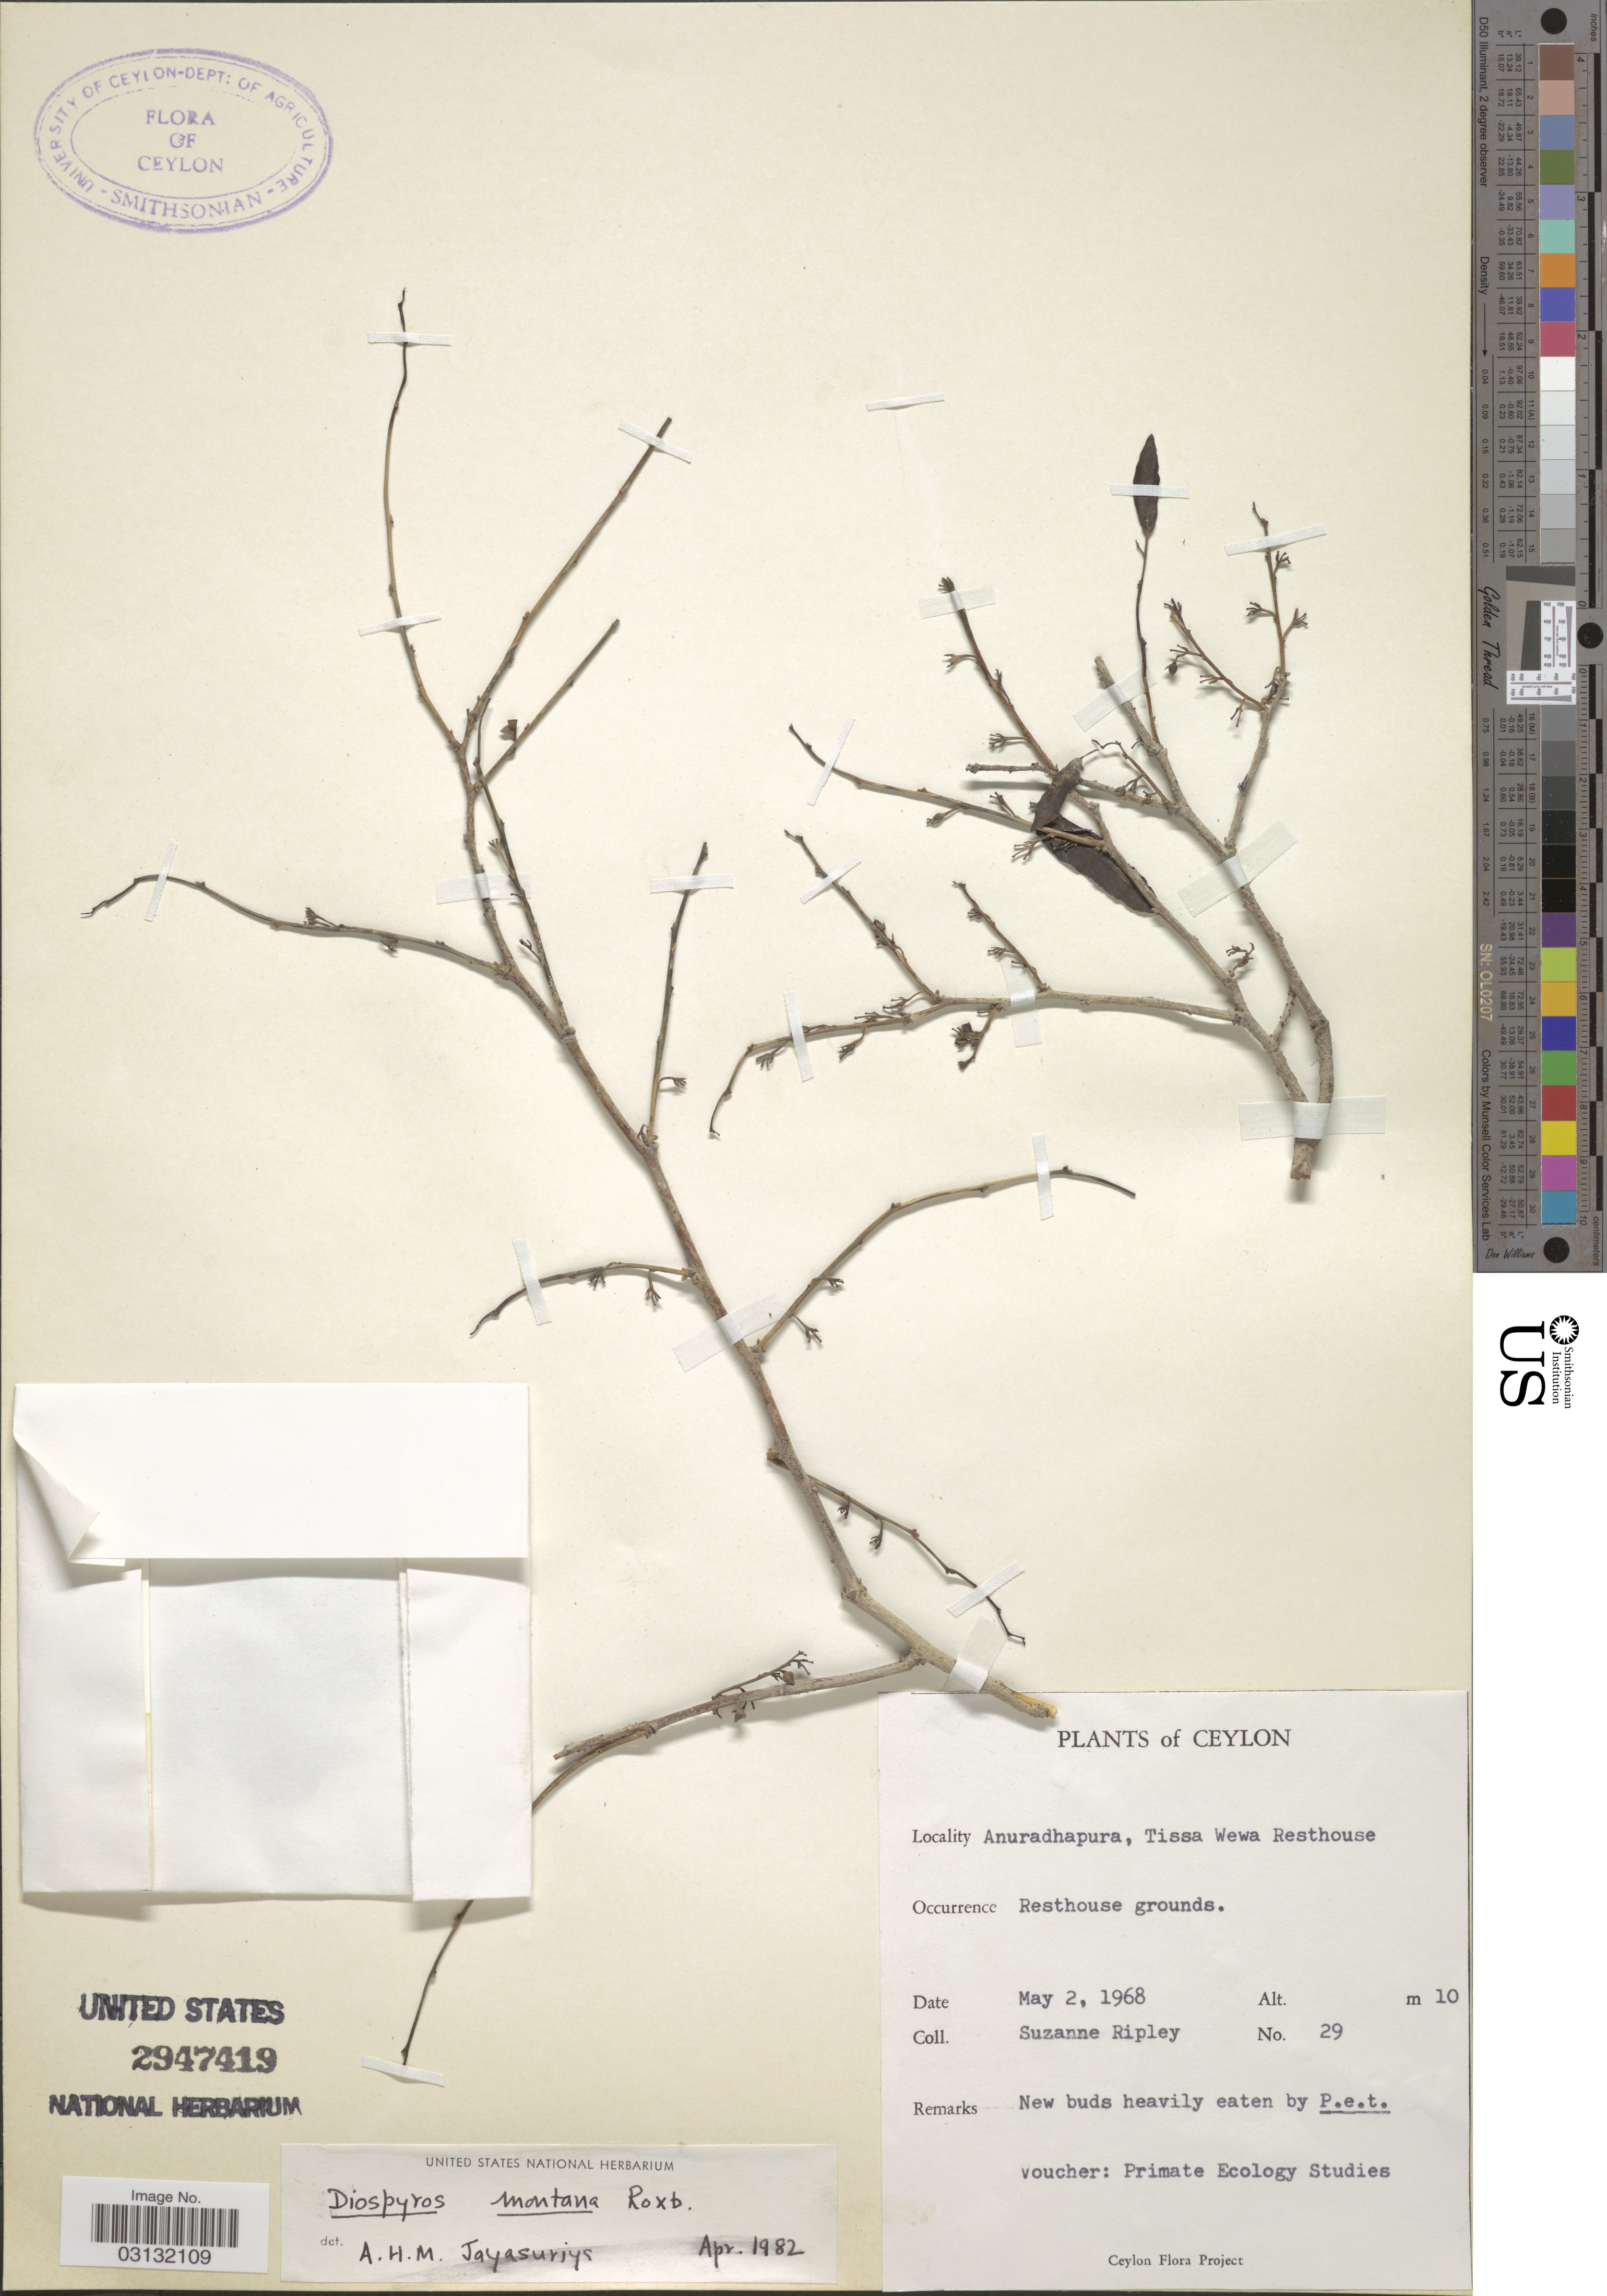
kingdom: Plantae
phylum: Tracheophyta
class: Magnoliopsida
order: Ericales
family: Ebenaceae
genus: Diospyros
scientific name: Diospyros montana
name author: Roxb.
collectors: S. Ripley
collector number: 29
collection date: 1968-05-02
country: Sri Lanka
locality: Ceylon, Anuradhapura, Tissa Wewa Resthouse, Resthouse grounds.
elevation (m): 10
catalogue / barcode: US 2947419